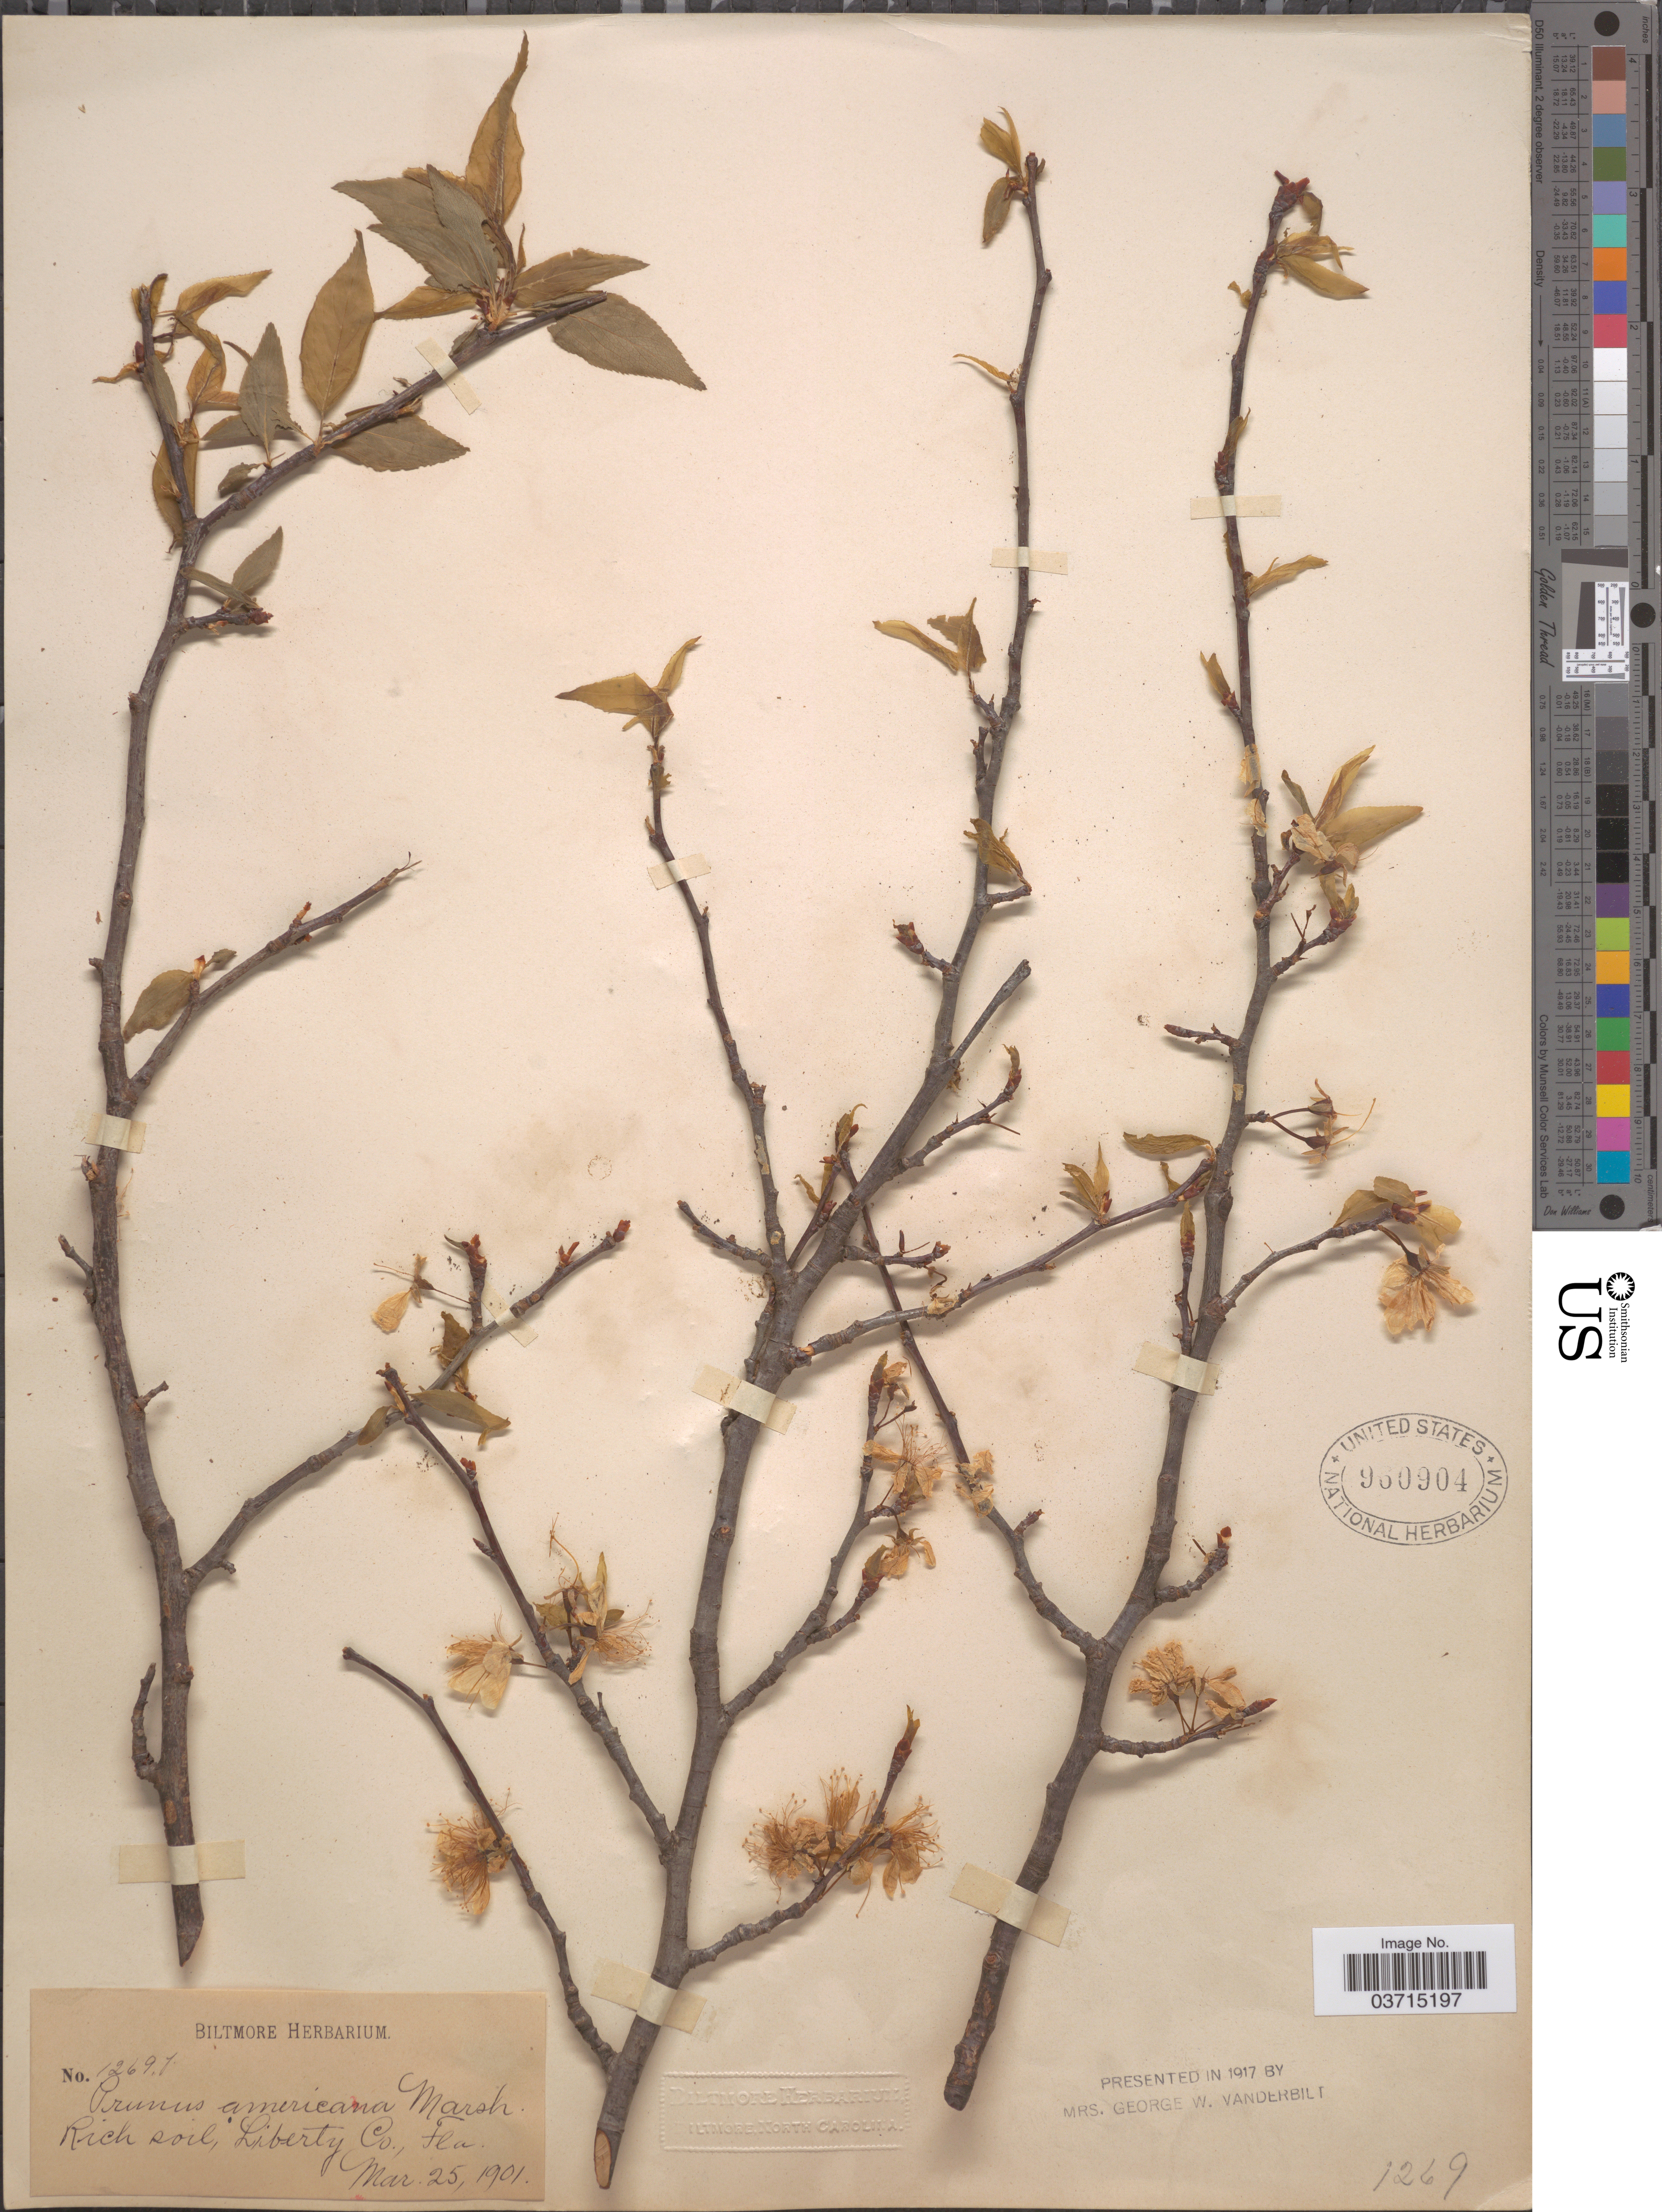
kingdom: Plantae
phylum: Tracheophyta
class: Magnoliopsida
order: Rosales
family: Rosaceae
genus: Prunus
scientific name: Prunus americana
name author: Marshall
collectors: ex herb. Biltmore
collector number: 12697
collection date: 1901-03-25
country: United States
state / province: Florida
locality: Liberty Co.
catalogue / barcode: US 960904